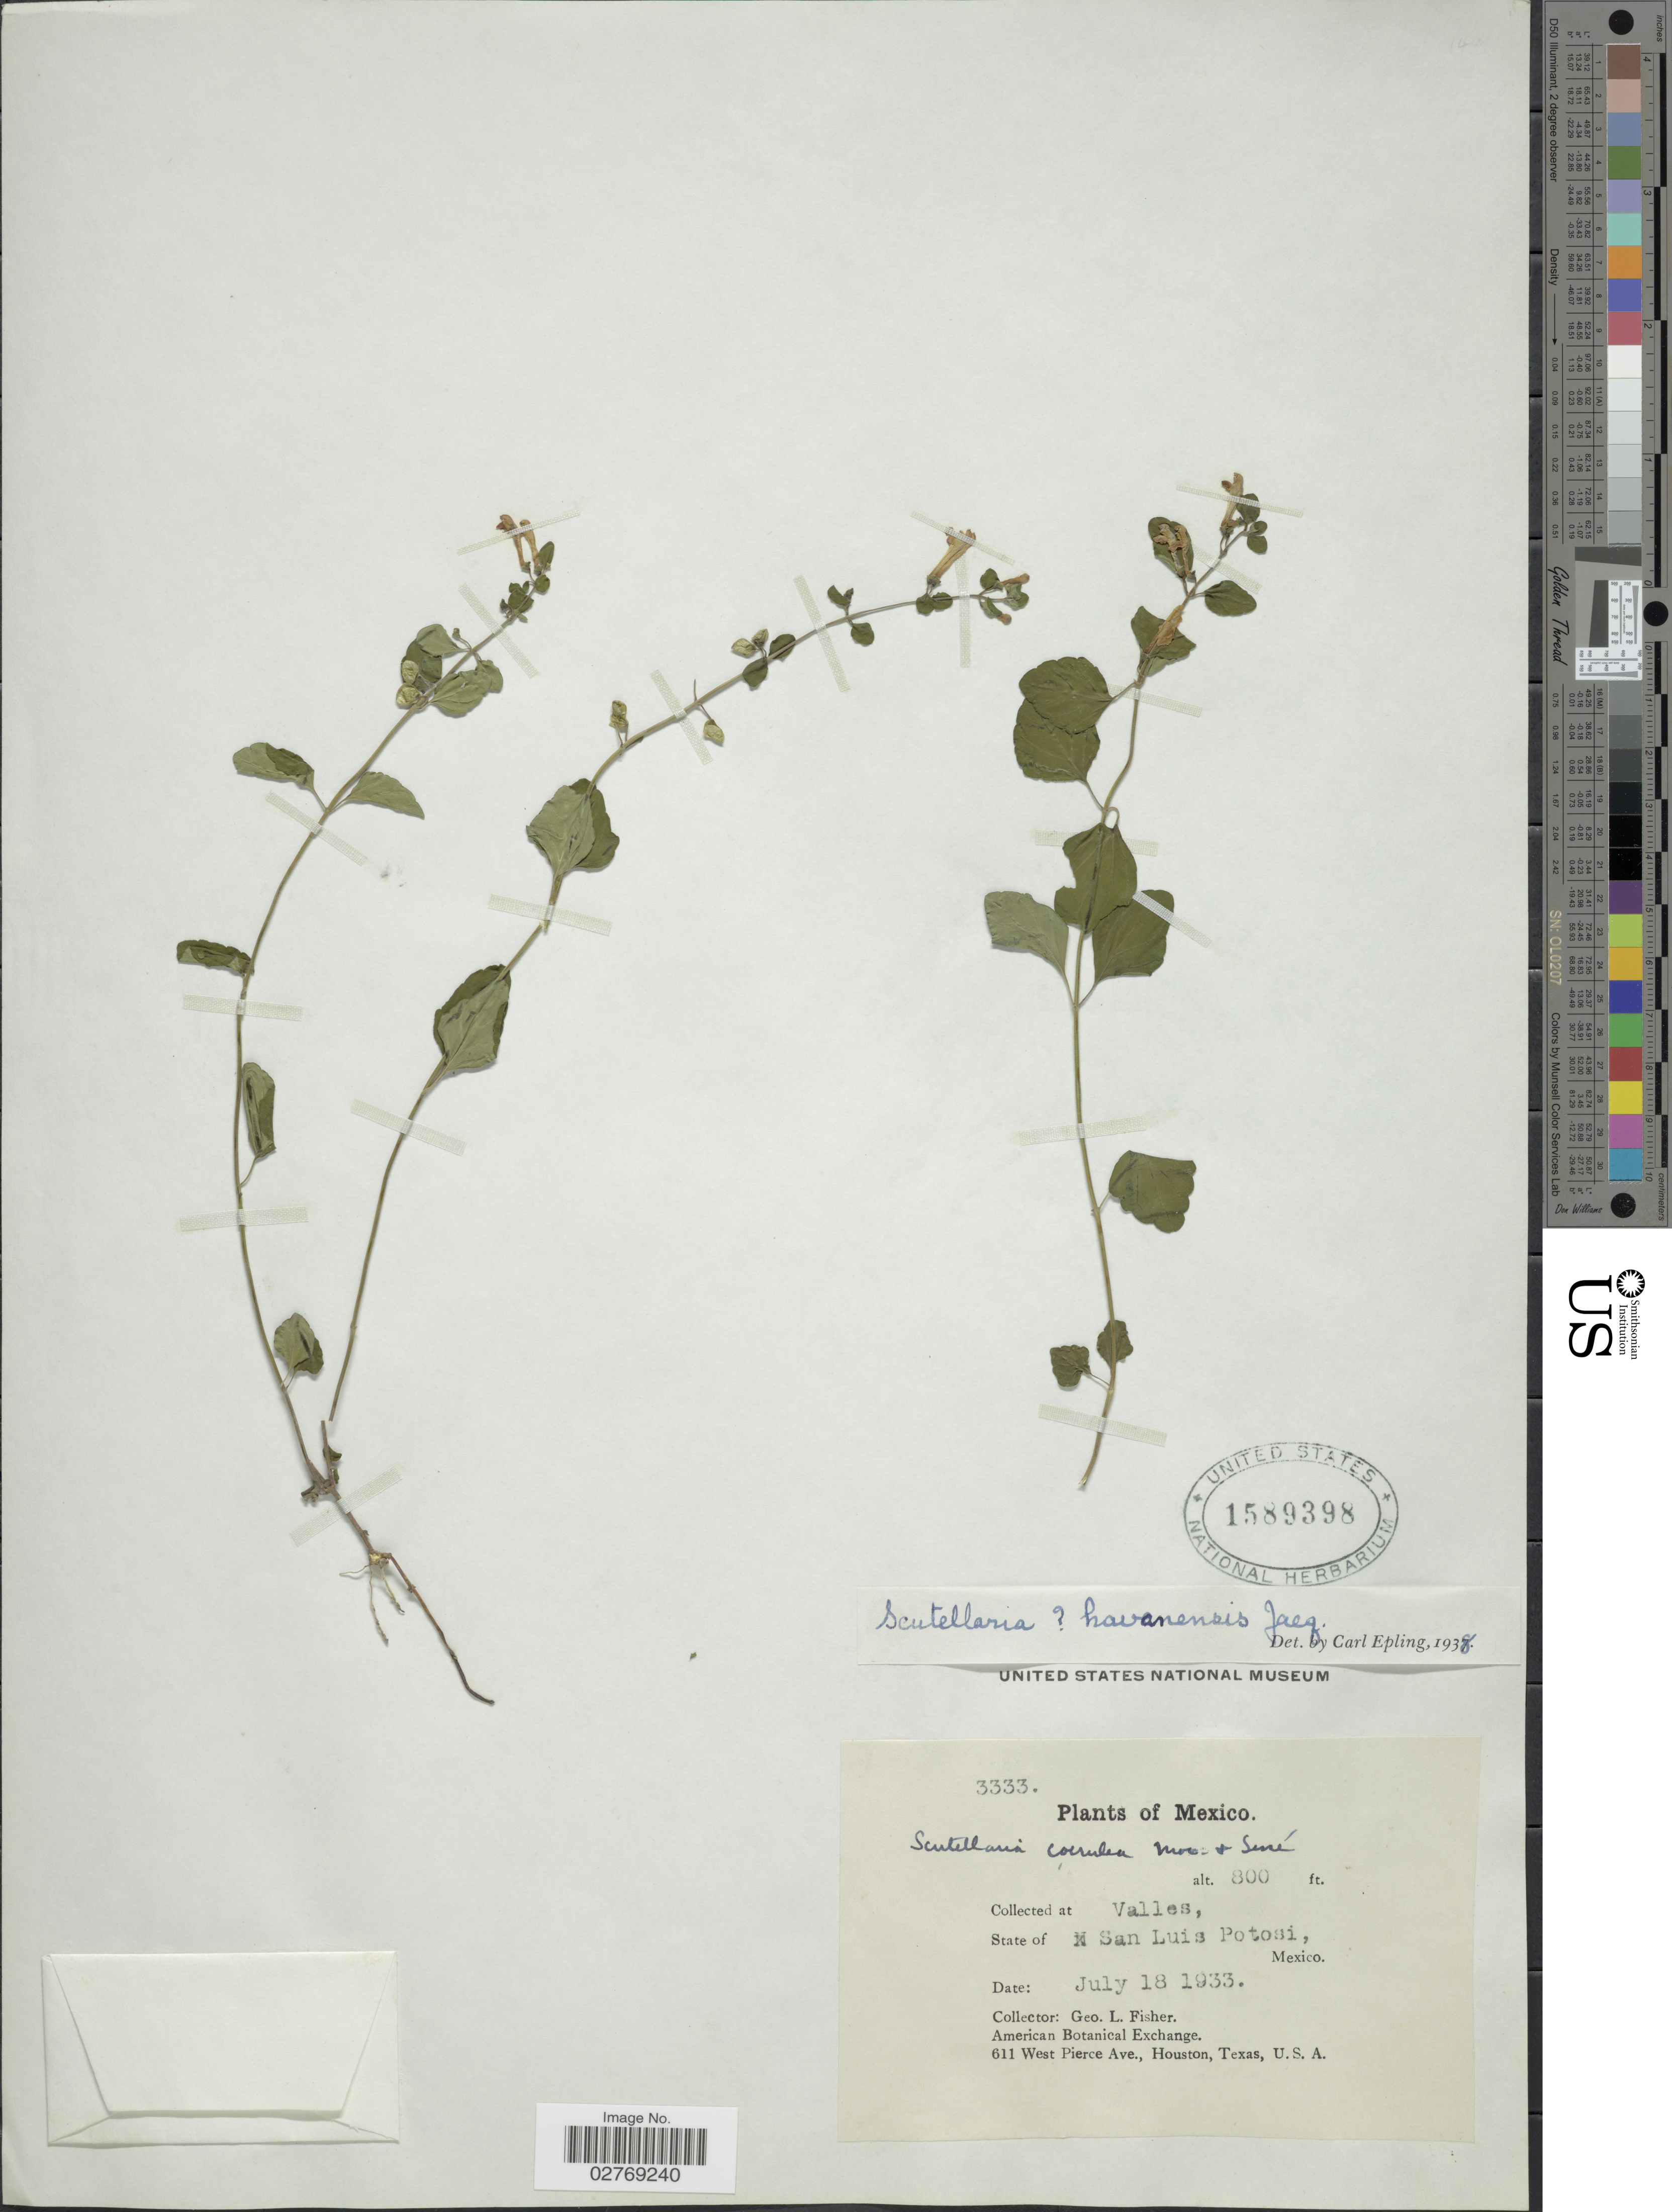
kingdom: Plantae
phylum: Tracheophyta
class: Magnoliopsida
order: Lamiales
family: Lamiaceae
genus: Scutellaria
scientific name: Scutellaria havanensis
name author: Jacq.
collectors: G. L. Fisher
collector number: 3333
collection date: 1933-07-18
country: Mexico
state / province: San Luis Potosí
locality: At Valles.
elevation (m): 244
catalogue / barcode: US 1589398